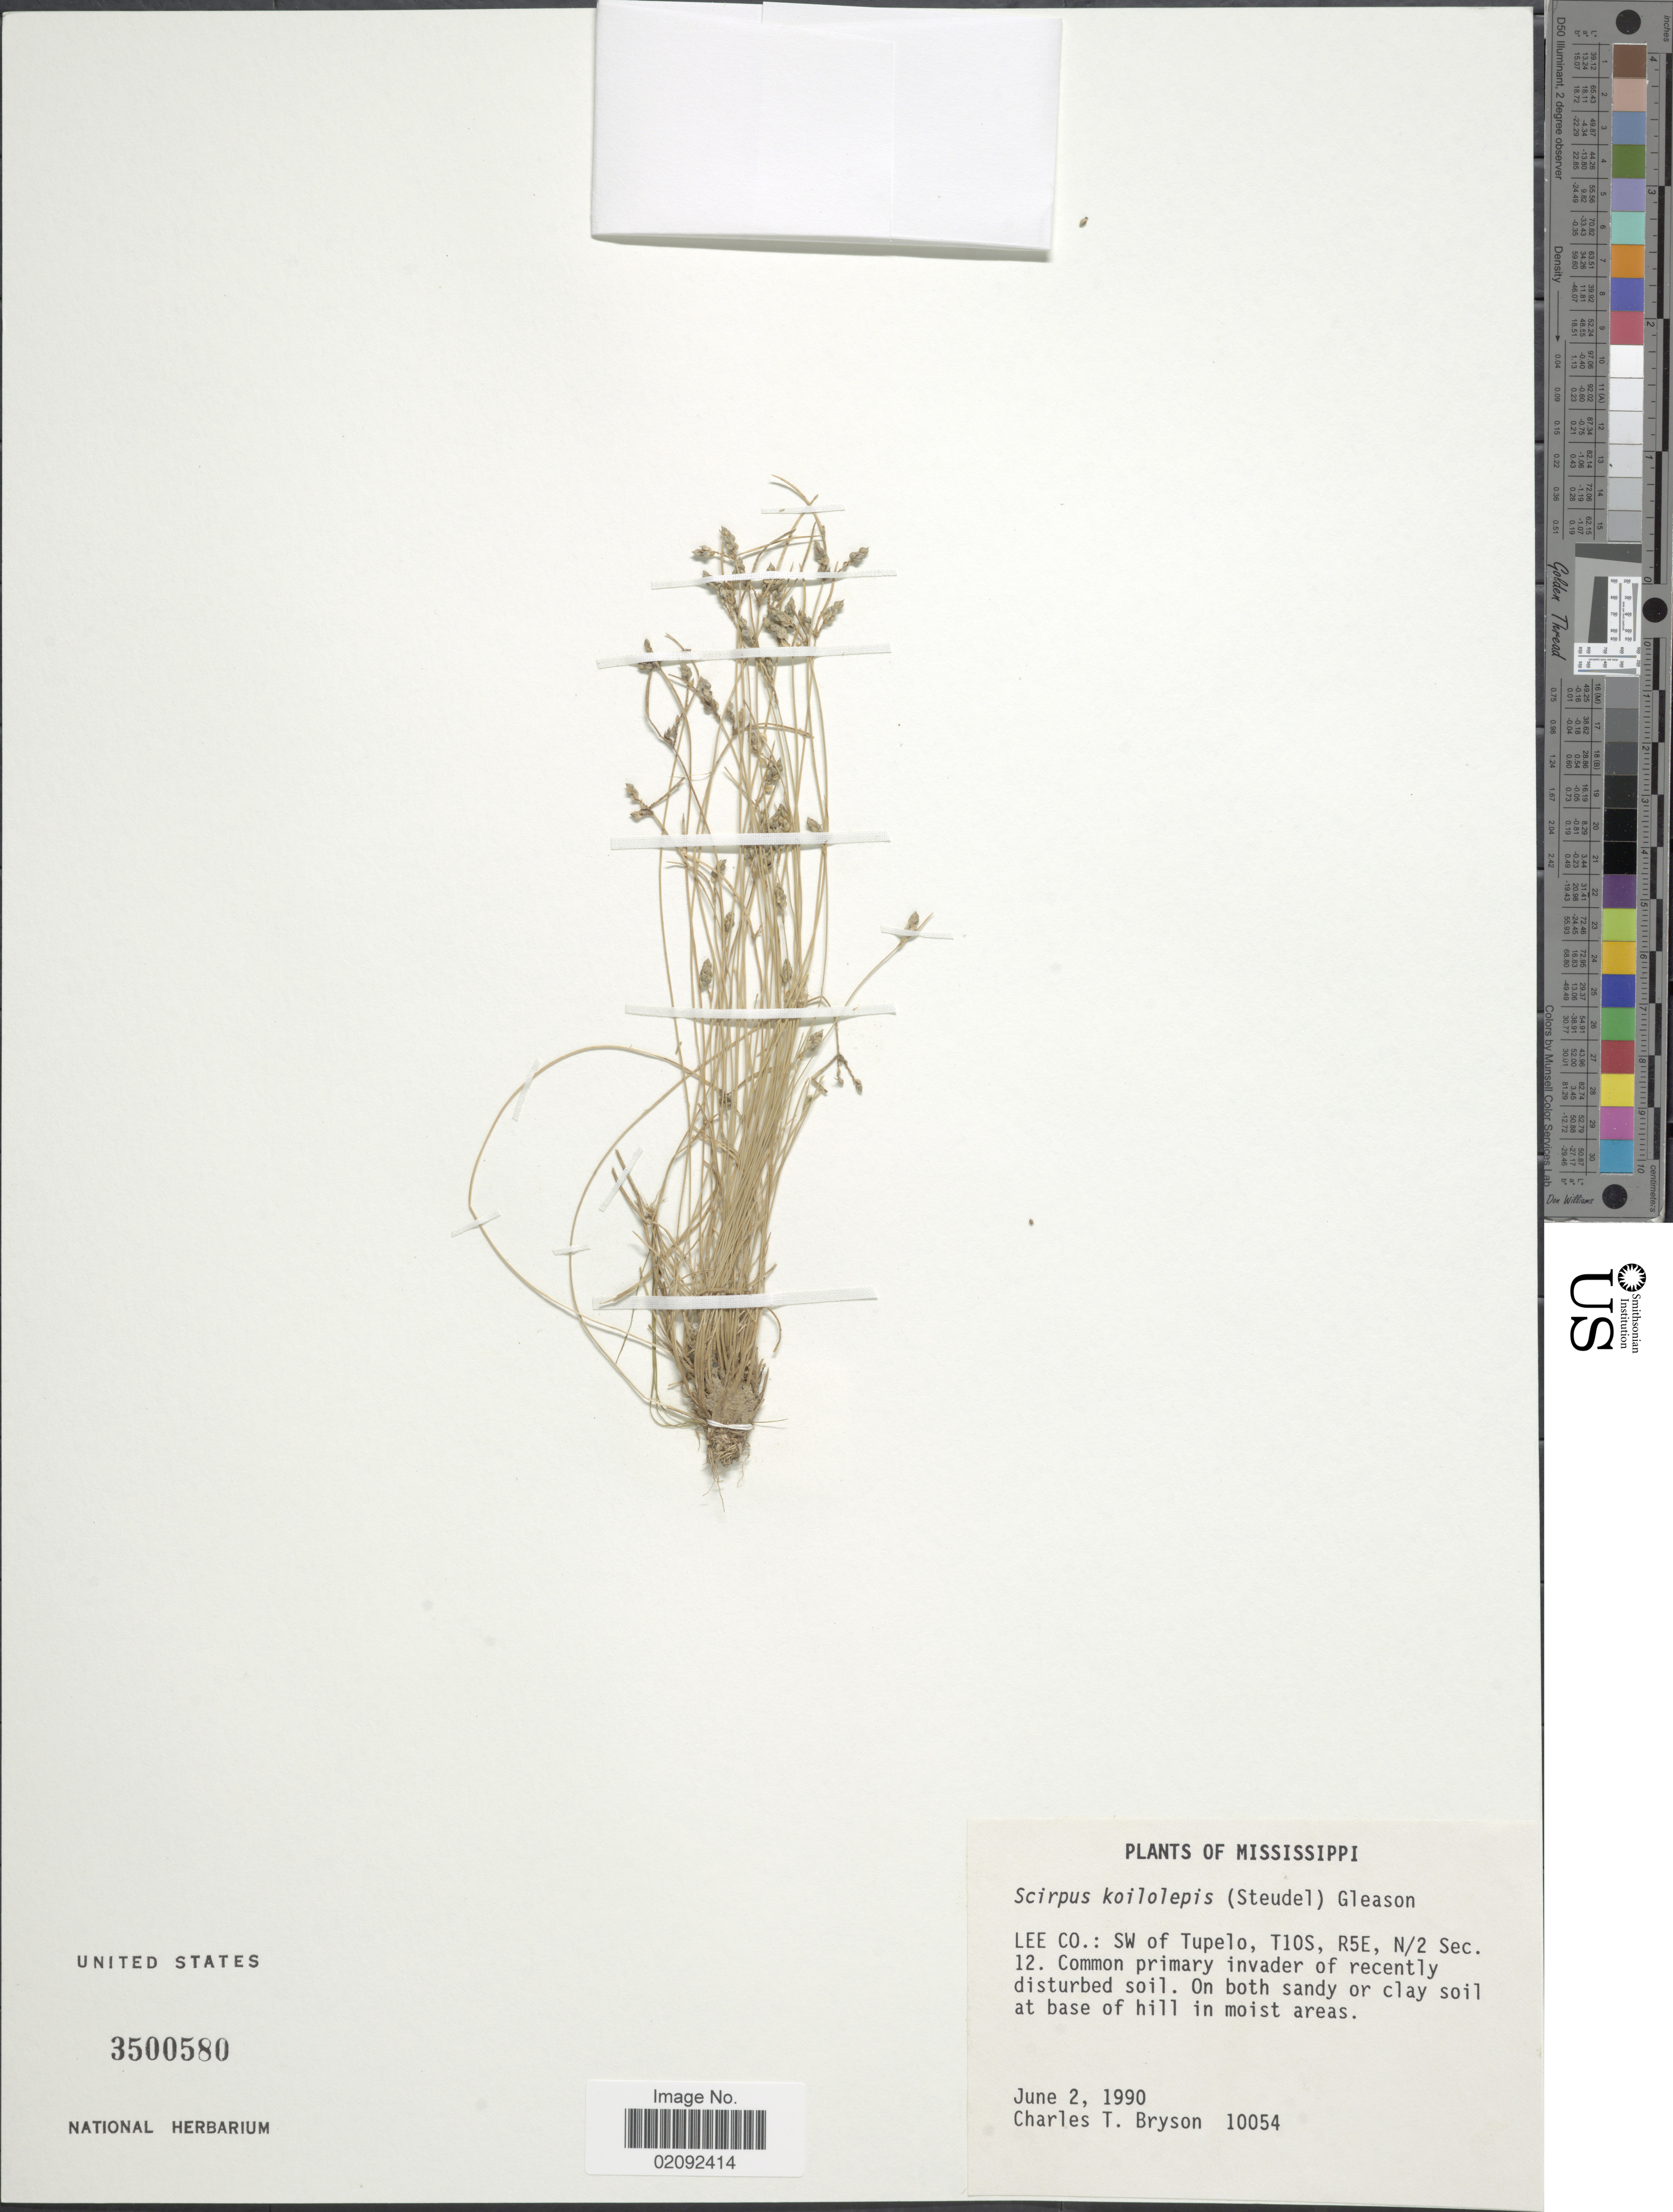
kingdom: Plantae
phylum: Tracheophyta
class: Liliopsida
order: Poales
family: Cyperaceae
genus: Isolepis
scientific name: Isolepis carinata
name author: Hook. & Arn. ex Torr.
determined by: Strong, M. T., (US), Smithsonian Institution - National Museum of Natural History (UNITED STATES)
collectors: C. Bryson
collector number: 10054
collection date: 1990-06-02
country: United States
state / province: Mississippi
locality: Lee Co.: SW of Tupelo, T10S, R2E, N/2 Sec. 12, at base of hill in moist areas.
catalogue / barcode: US 3500580